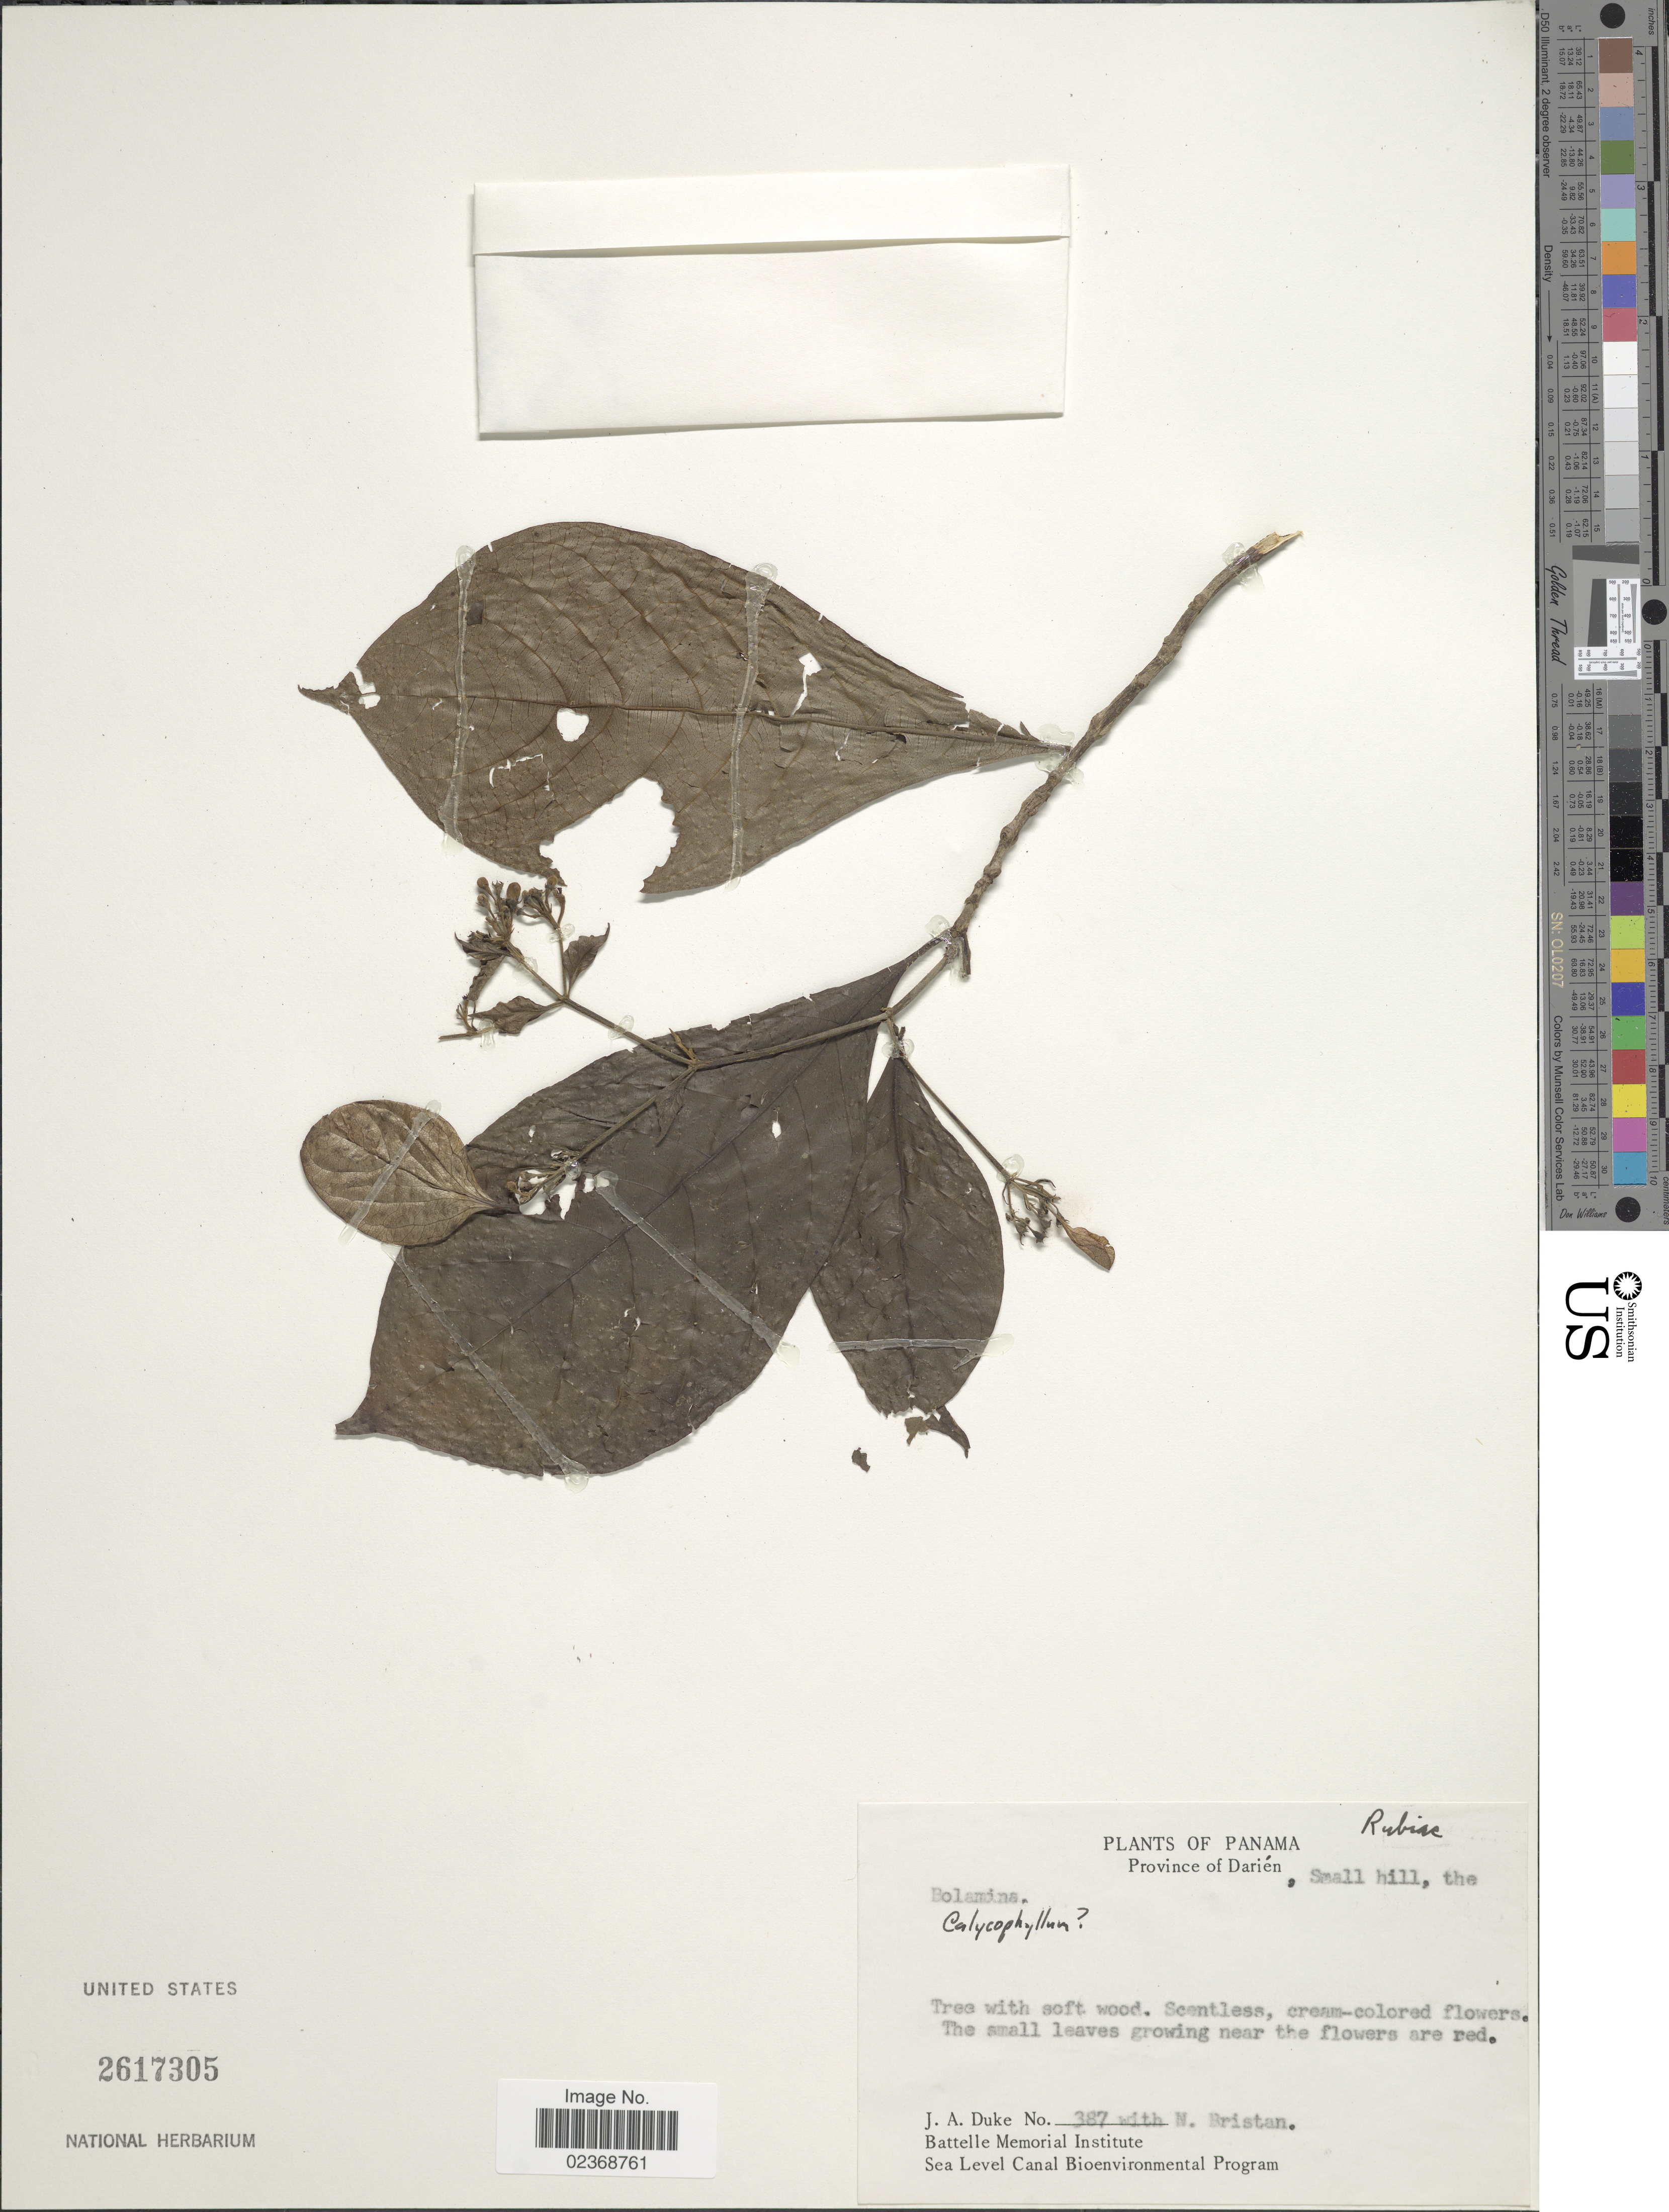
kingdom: Plantae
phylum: Tracheophyta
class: Magnoliopsida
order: Gentianales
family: Rubiaceae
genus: Calycophyllum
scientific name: Calycophyllum candidissimum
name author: (Vahl) DC.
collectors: J. A. Duke & N. Bristan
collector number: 387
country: Panama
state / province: Darién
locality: Small hill, the Bolamina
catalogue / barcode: US 2617305